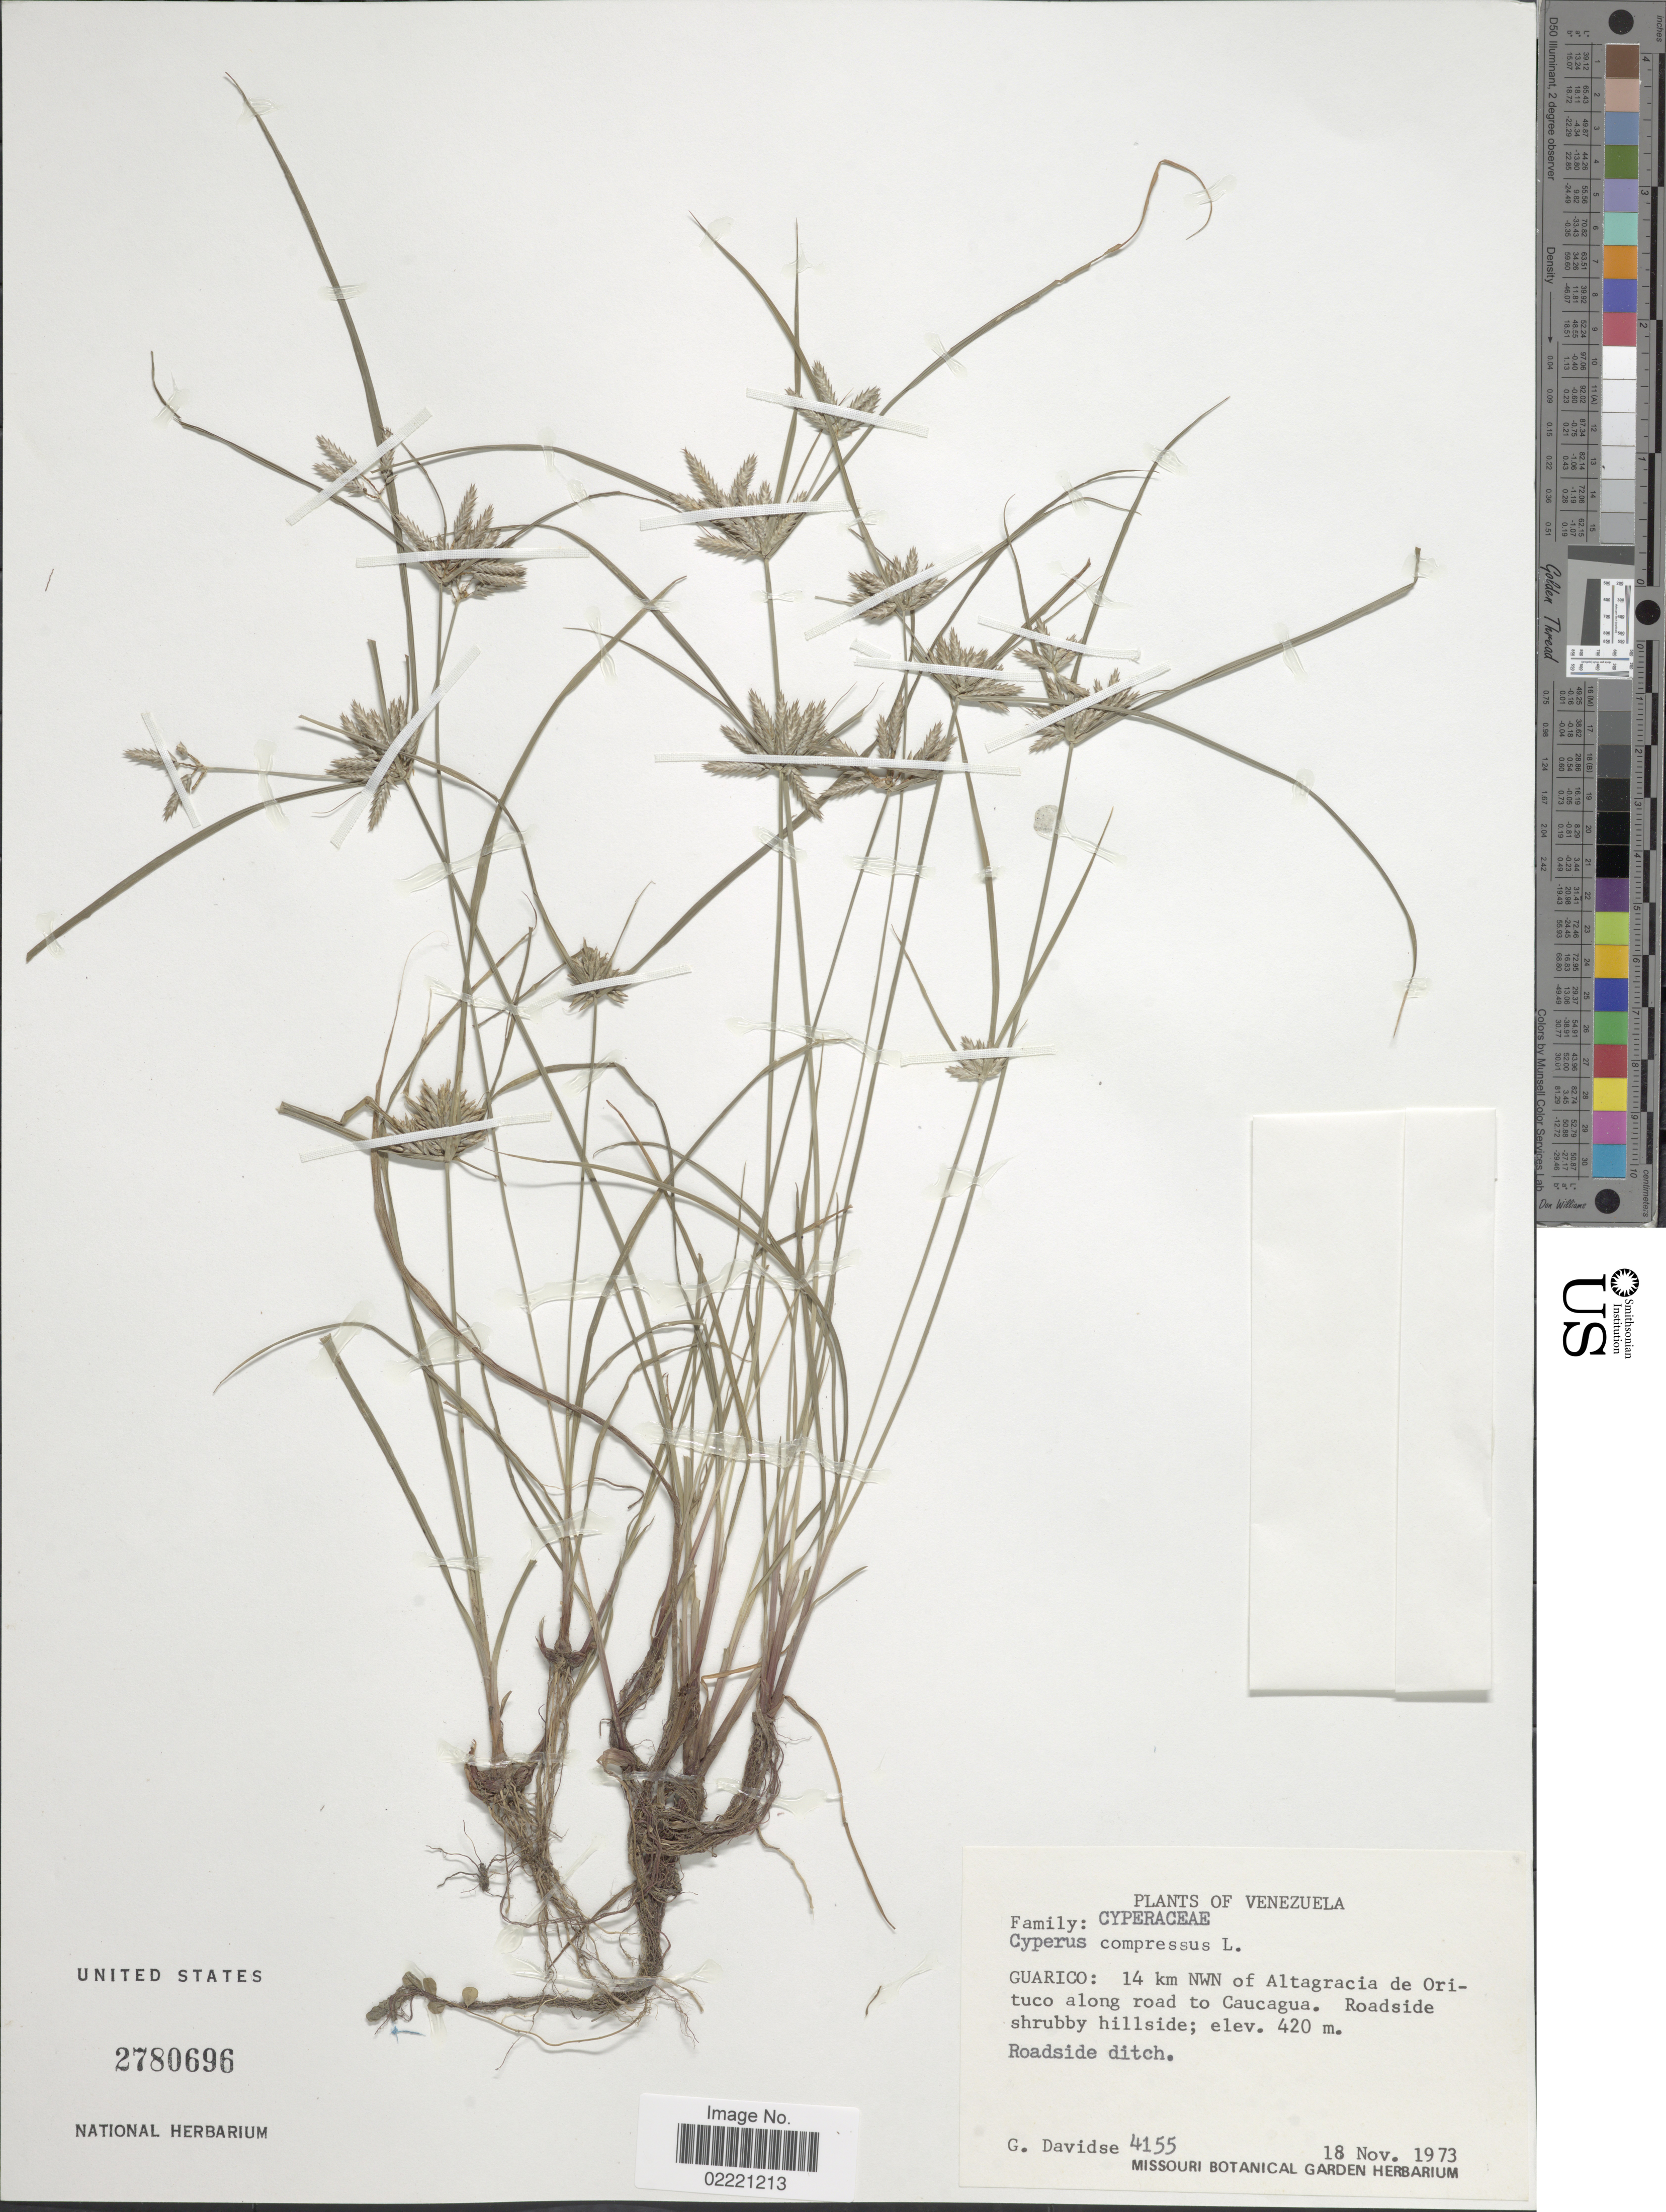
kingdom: Plantae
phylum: Tracheophyta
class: Liliopsida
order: Poales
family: Cyperaceae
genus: Cyperus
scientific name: Cyperus compressus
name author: L.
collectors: G. Davidse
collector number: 4155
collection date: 1973-11-18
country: Venezuela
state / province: Guárico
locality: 14 km NWN of Altagracia de Orituco along road to Caucagua. roadside shrubby hillside, roadside ditch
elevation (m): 420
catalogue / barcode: US 2780696